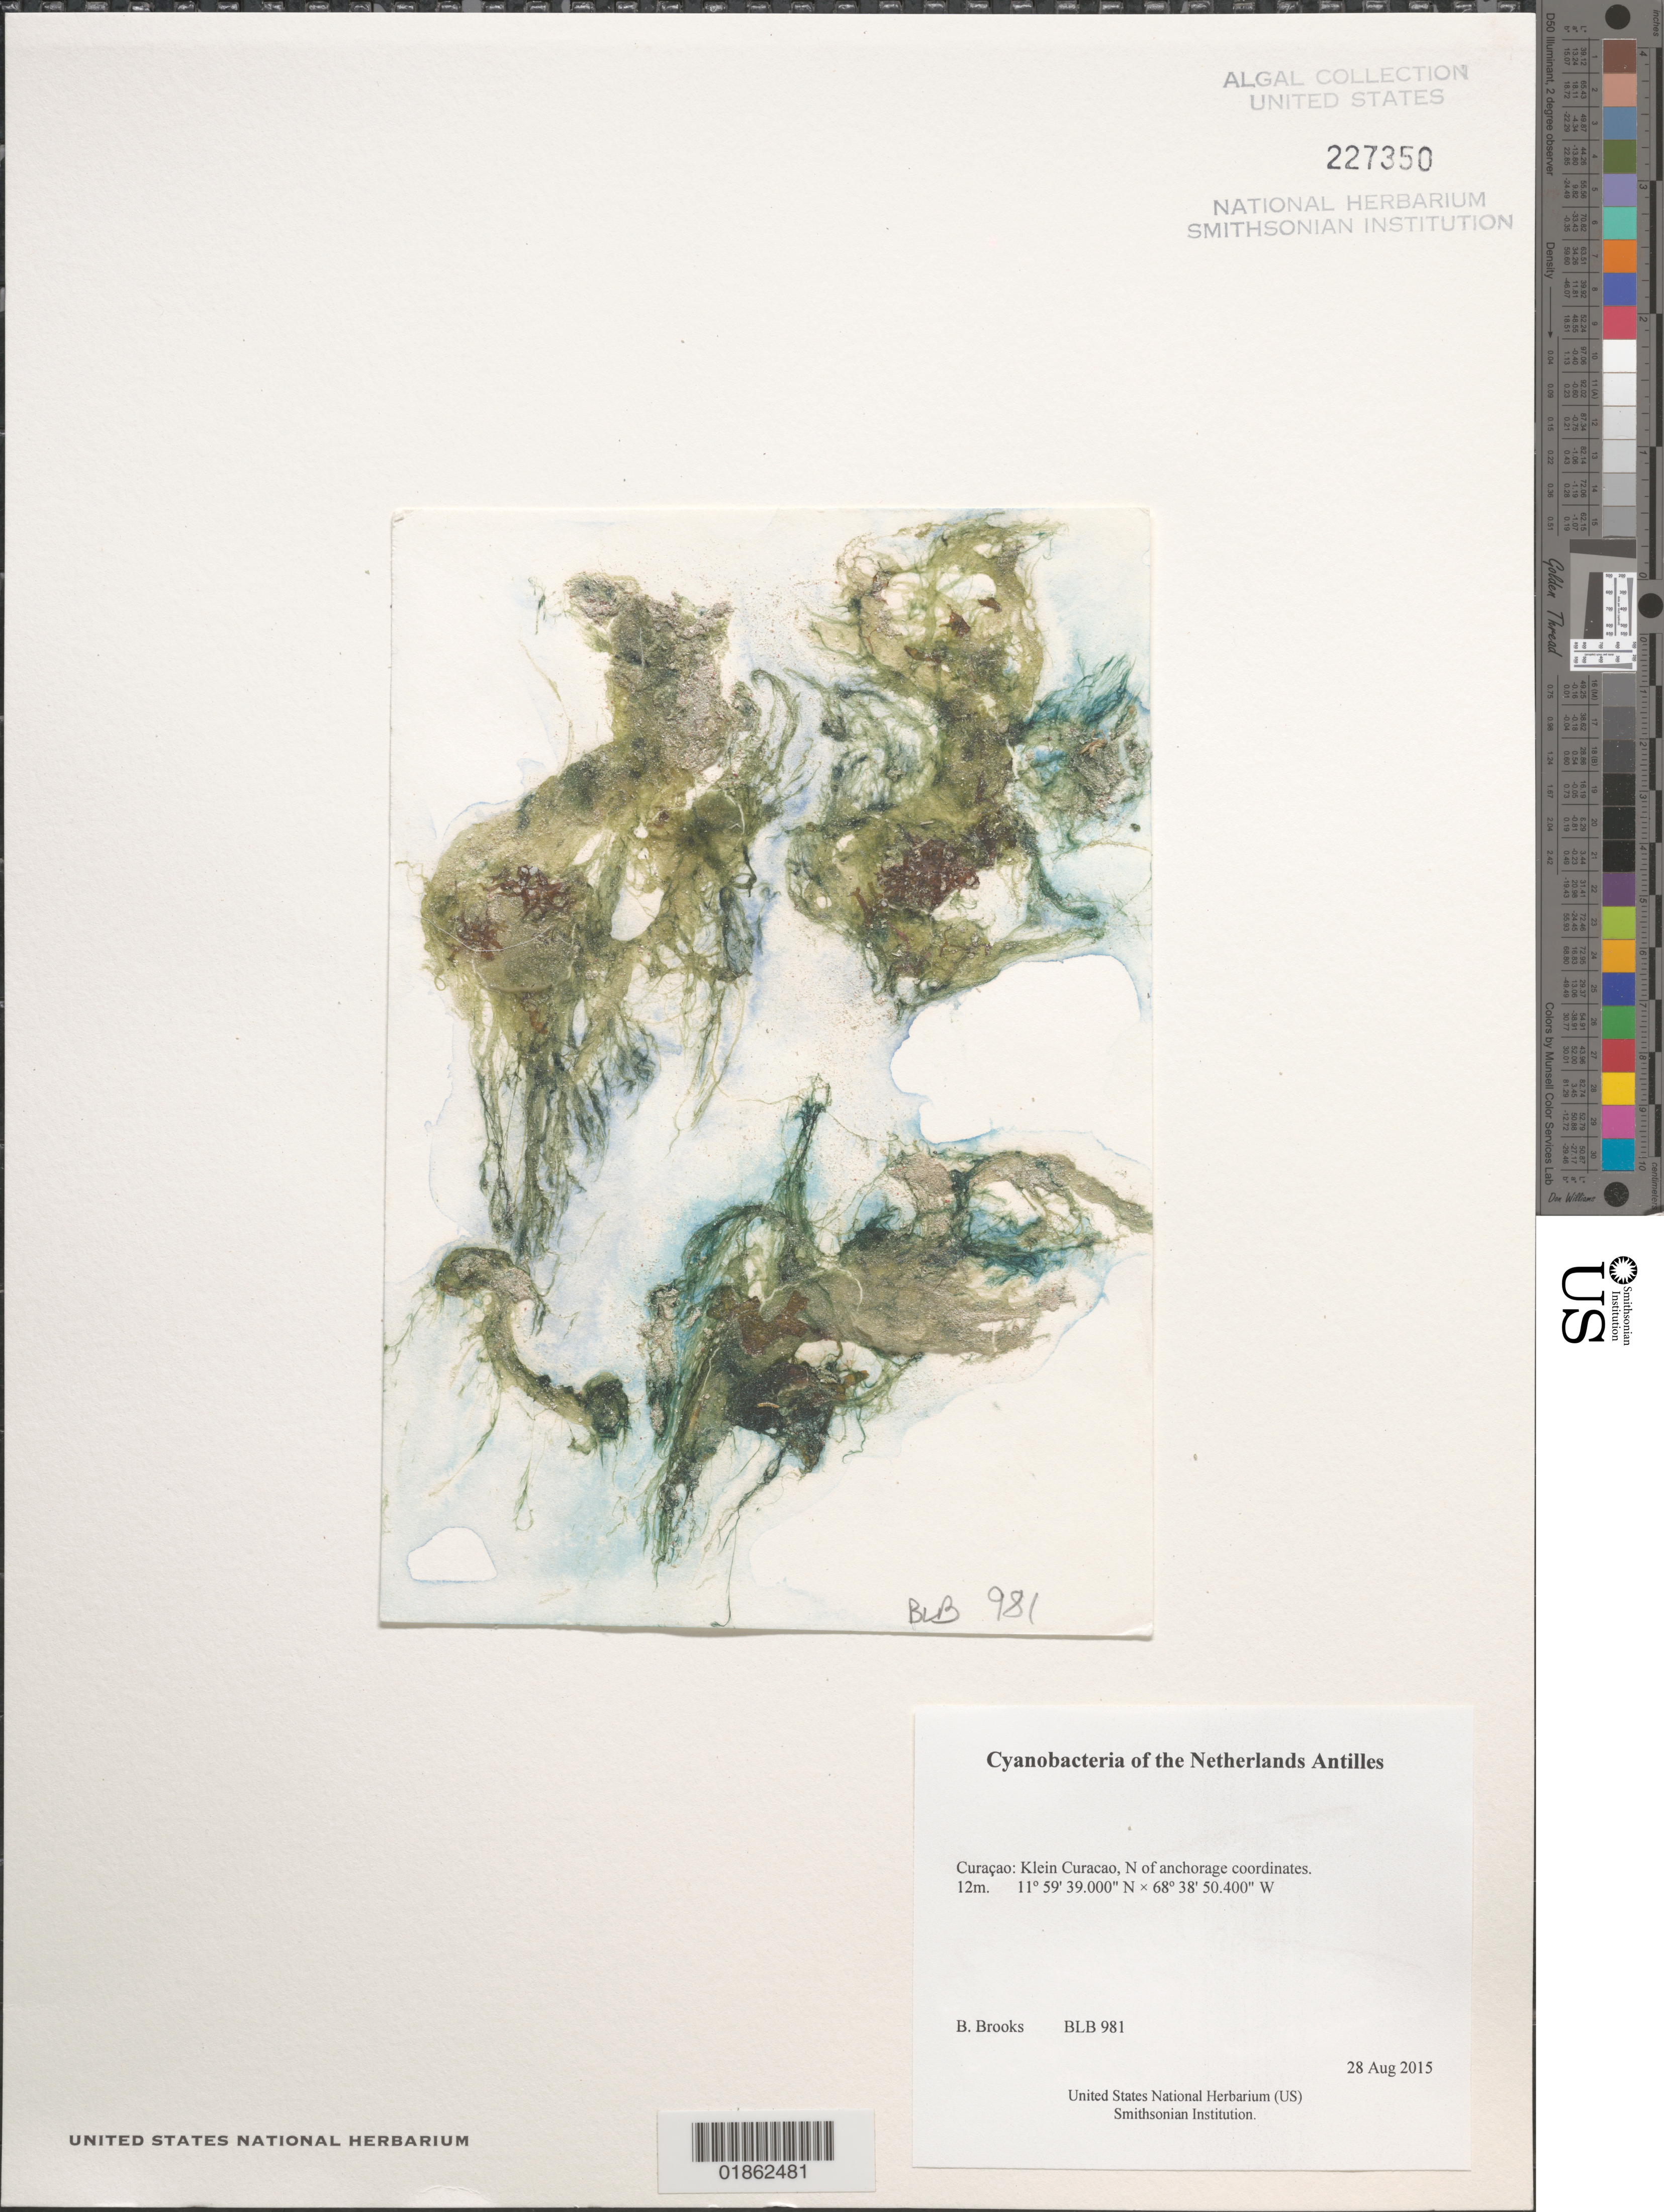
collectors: B. Brooks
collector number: BLB 981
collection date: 2015-08-28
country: Curaçao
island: Kòrsou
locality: Klein Curacao, N of anchorage coordinates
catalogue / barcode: US 227350